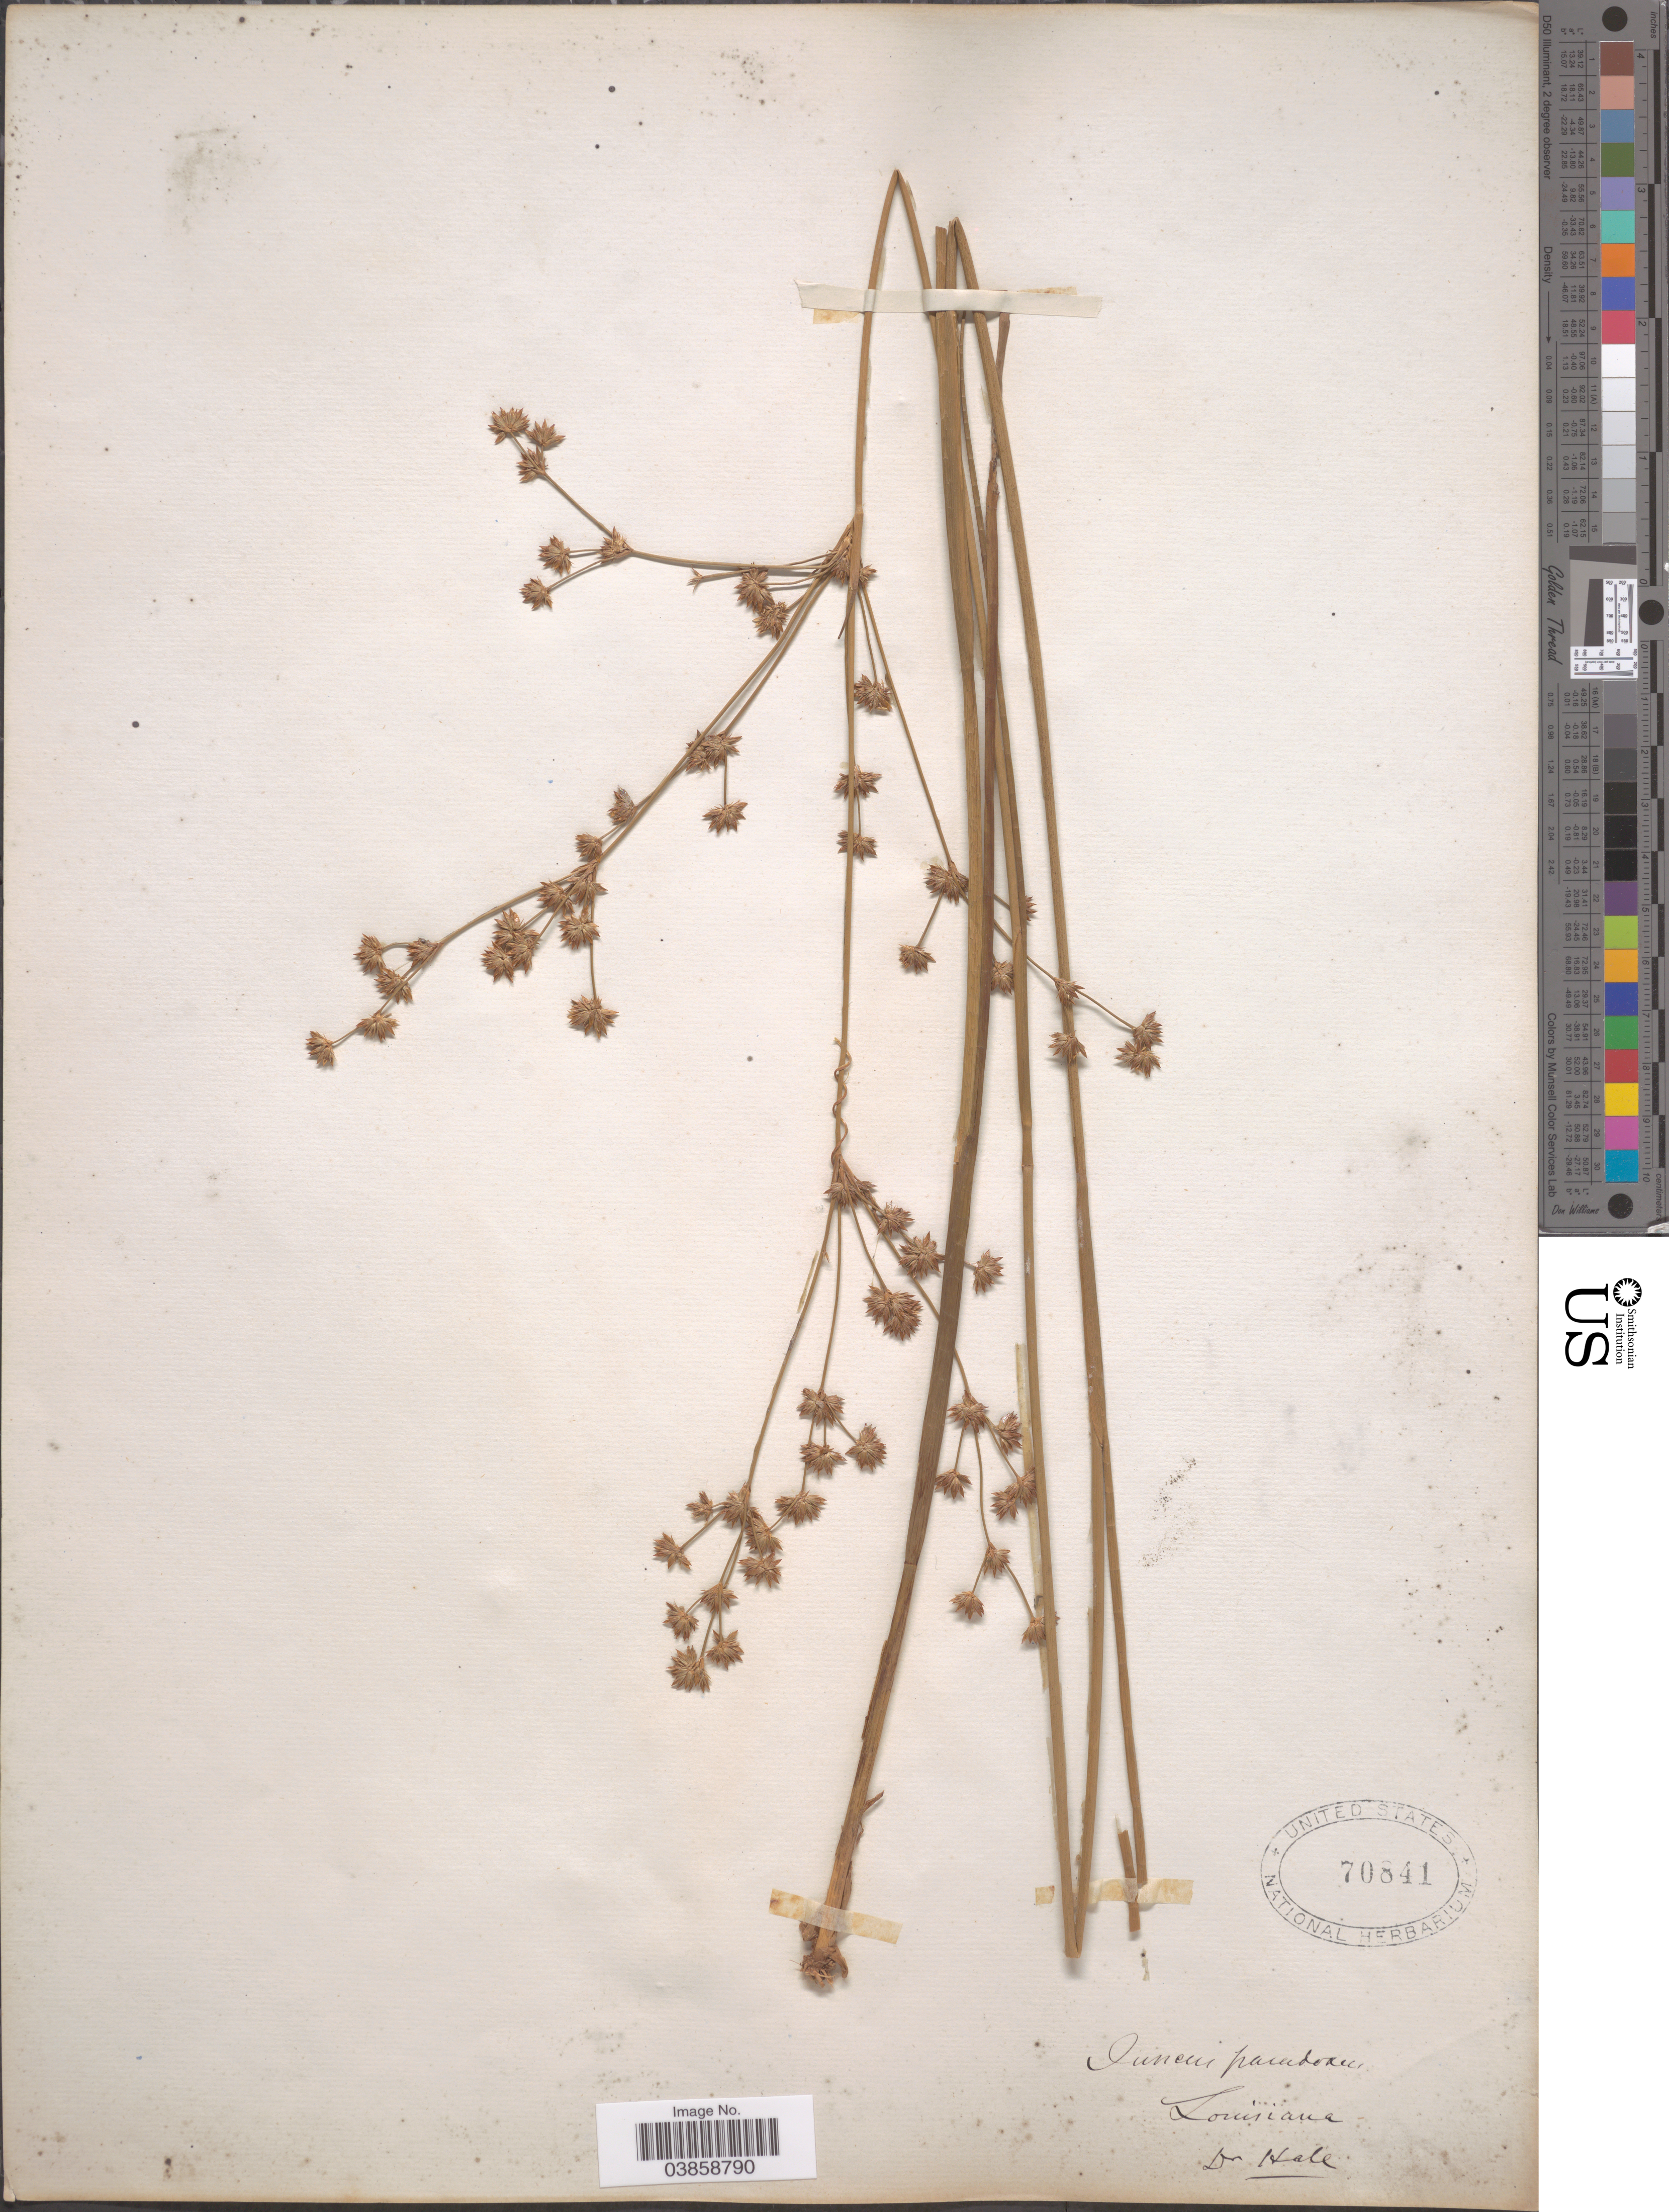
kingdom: Plantae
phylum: Tracheophyta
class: Liliopsida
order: Poales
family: Juncaceae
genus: Juncus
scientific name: Juncus sp.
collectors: -- Hale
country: United States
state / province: Louisiana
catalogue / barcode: US 70841